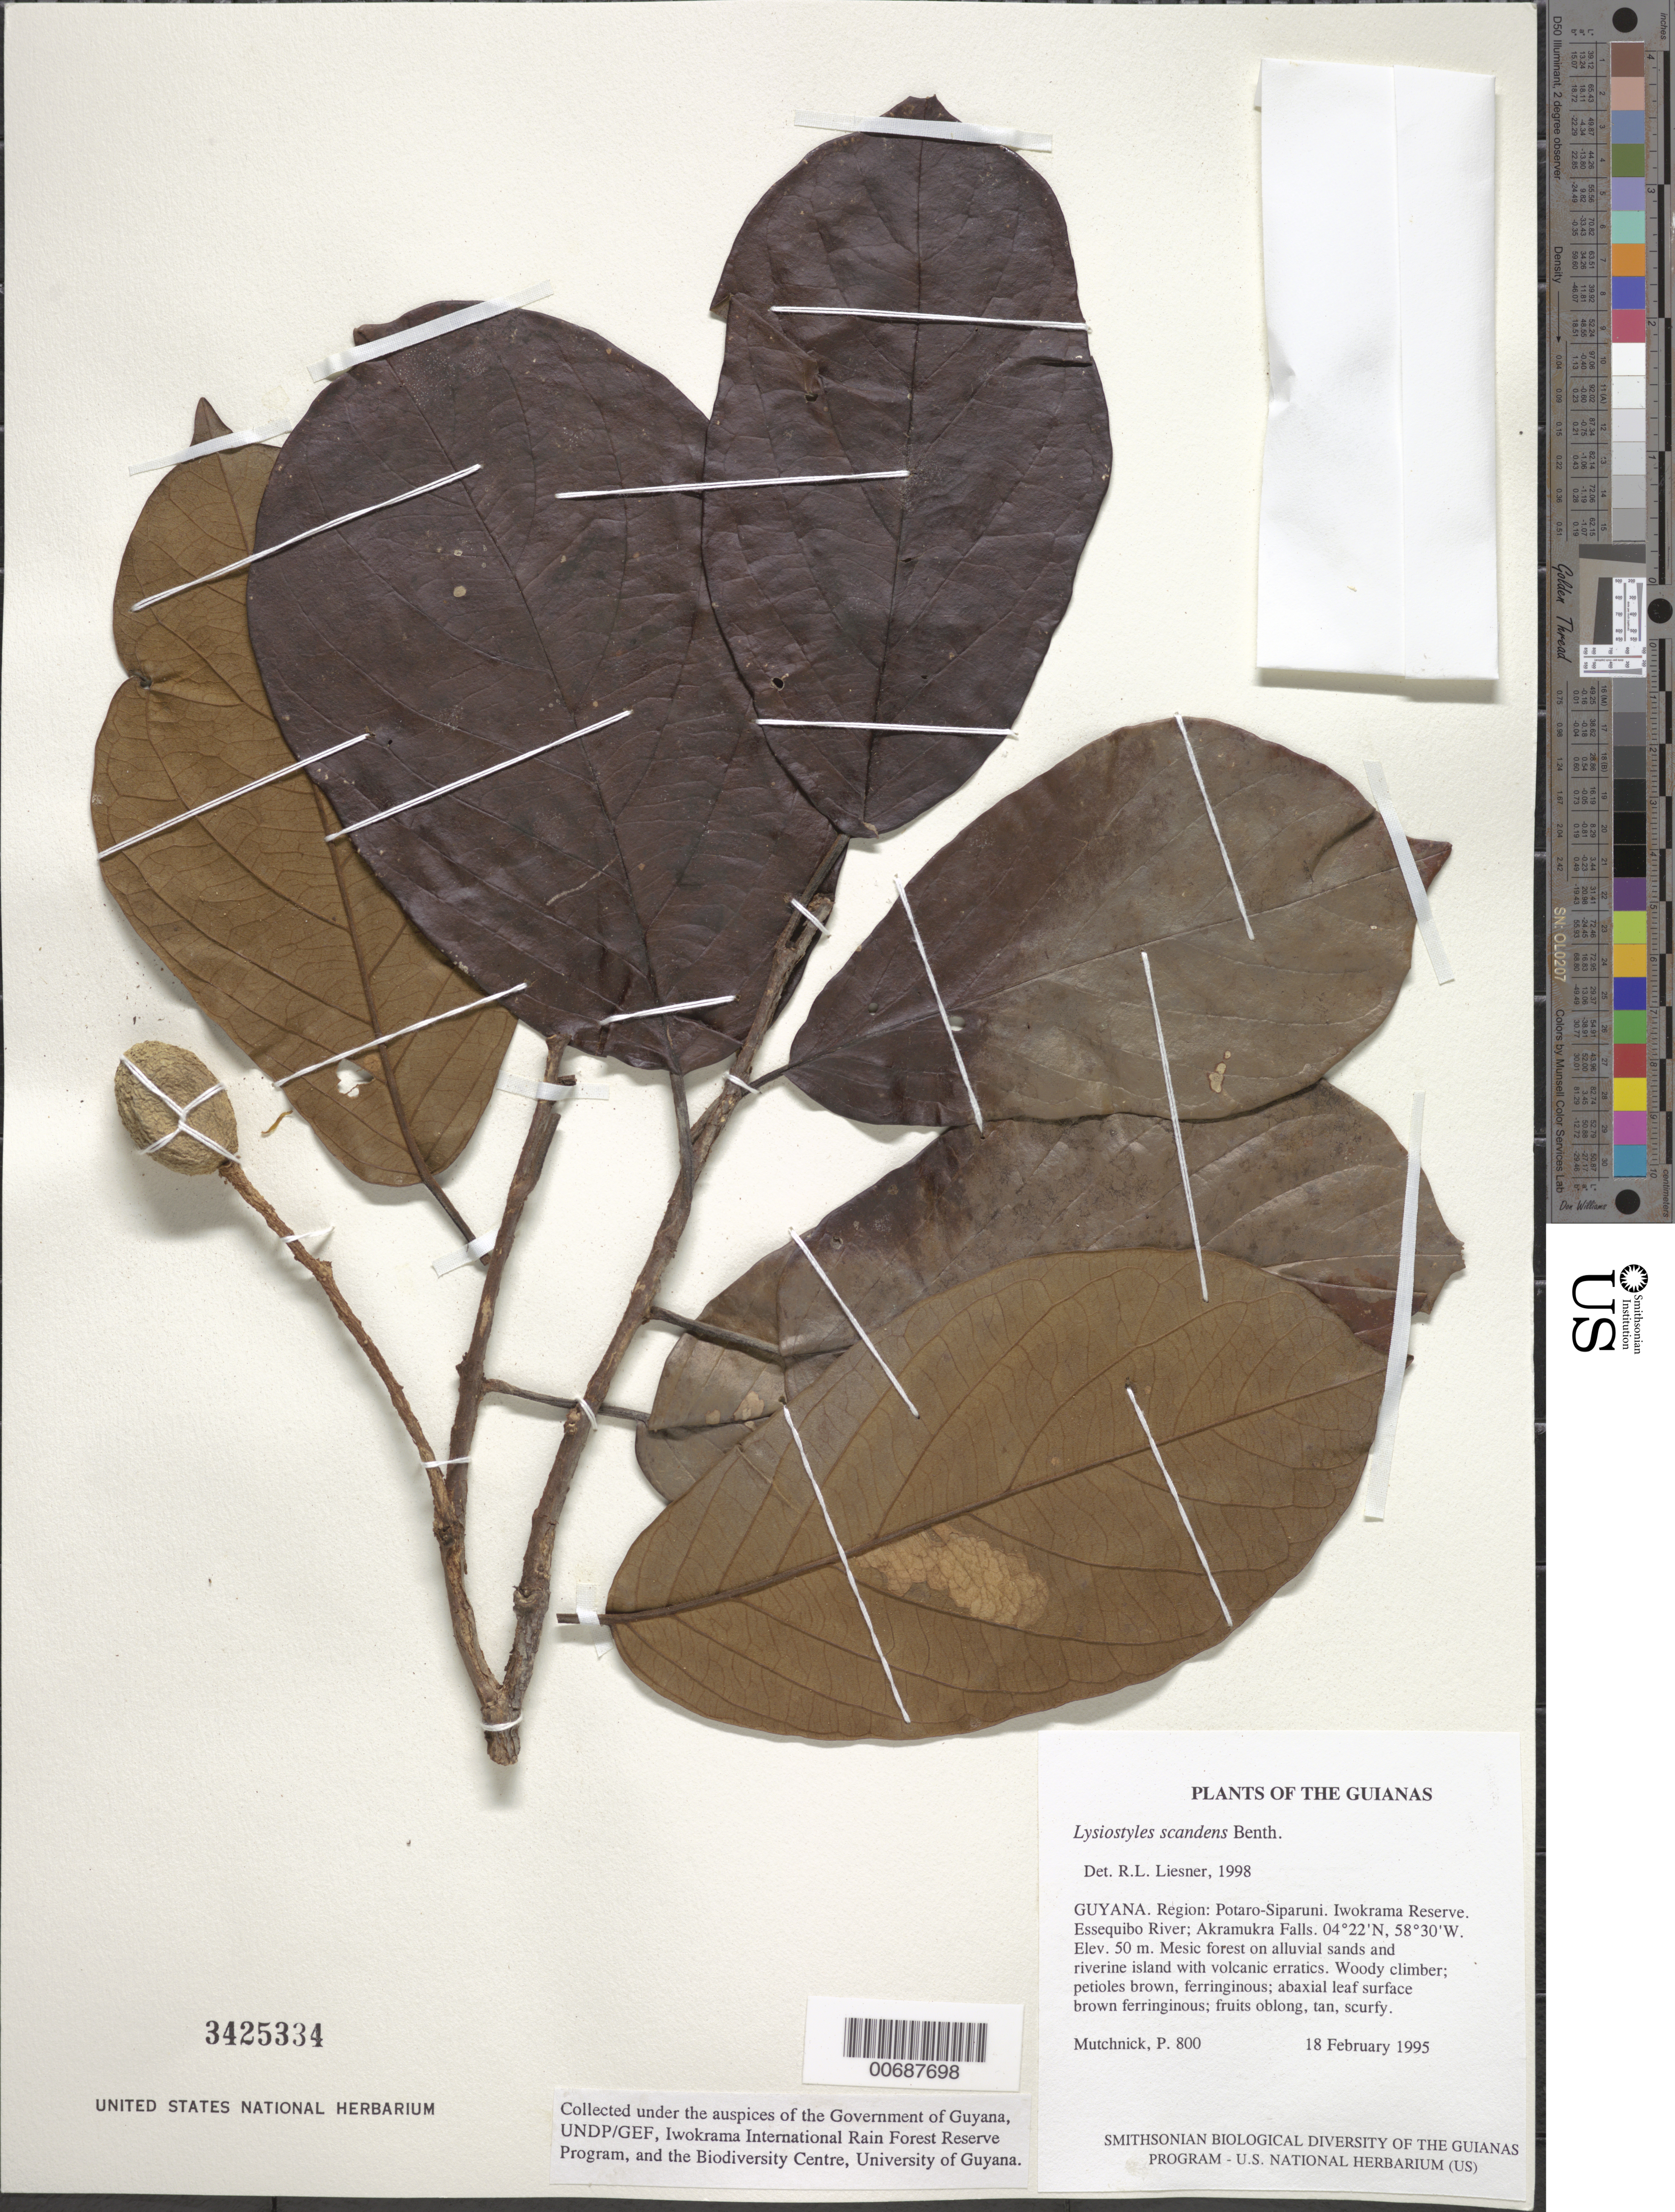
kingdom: Plantae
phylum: Tracheophyta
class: Magnoliopsida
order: Solanales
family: Convolvulaceae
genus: Lysiostyles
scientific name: Lysiostyles scandens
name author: Benth.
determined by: Liesner, R. L.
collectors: P. Mutchnick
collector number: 800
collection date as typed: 18 February 1995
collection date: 1995-02-18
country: Guyana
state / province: Potaro-Siparuni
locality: Iwokrama Reserve. Essequibo River; Akramukra Falls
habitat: Mesic forest on alluvial sands and riverine island with volcanic erratics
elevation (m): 50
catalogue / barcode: US 3425334